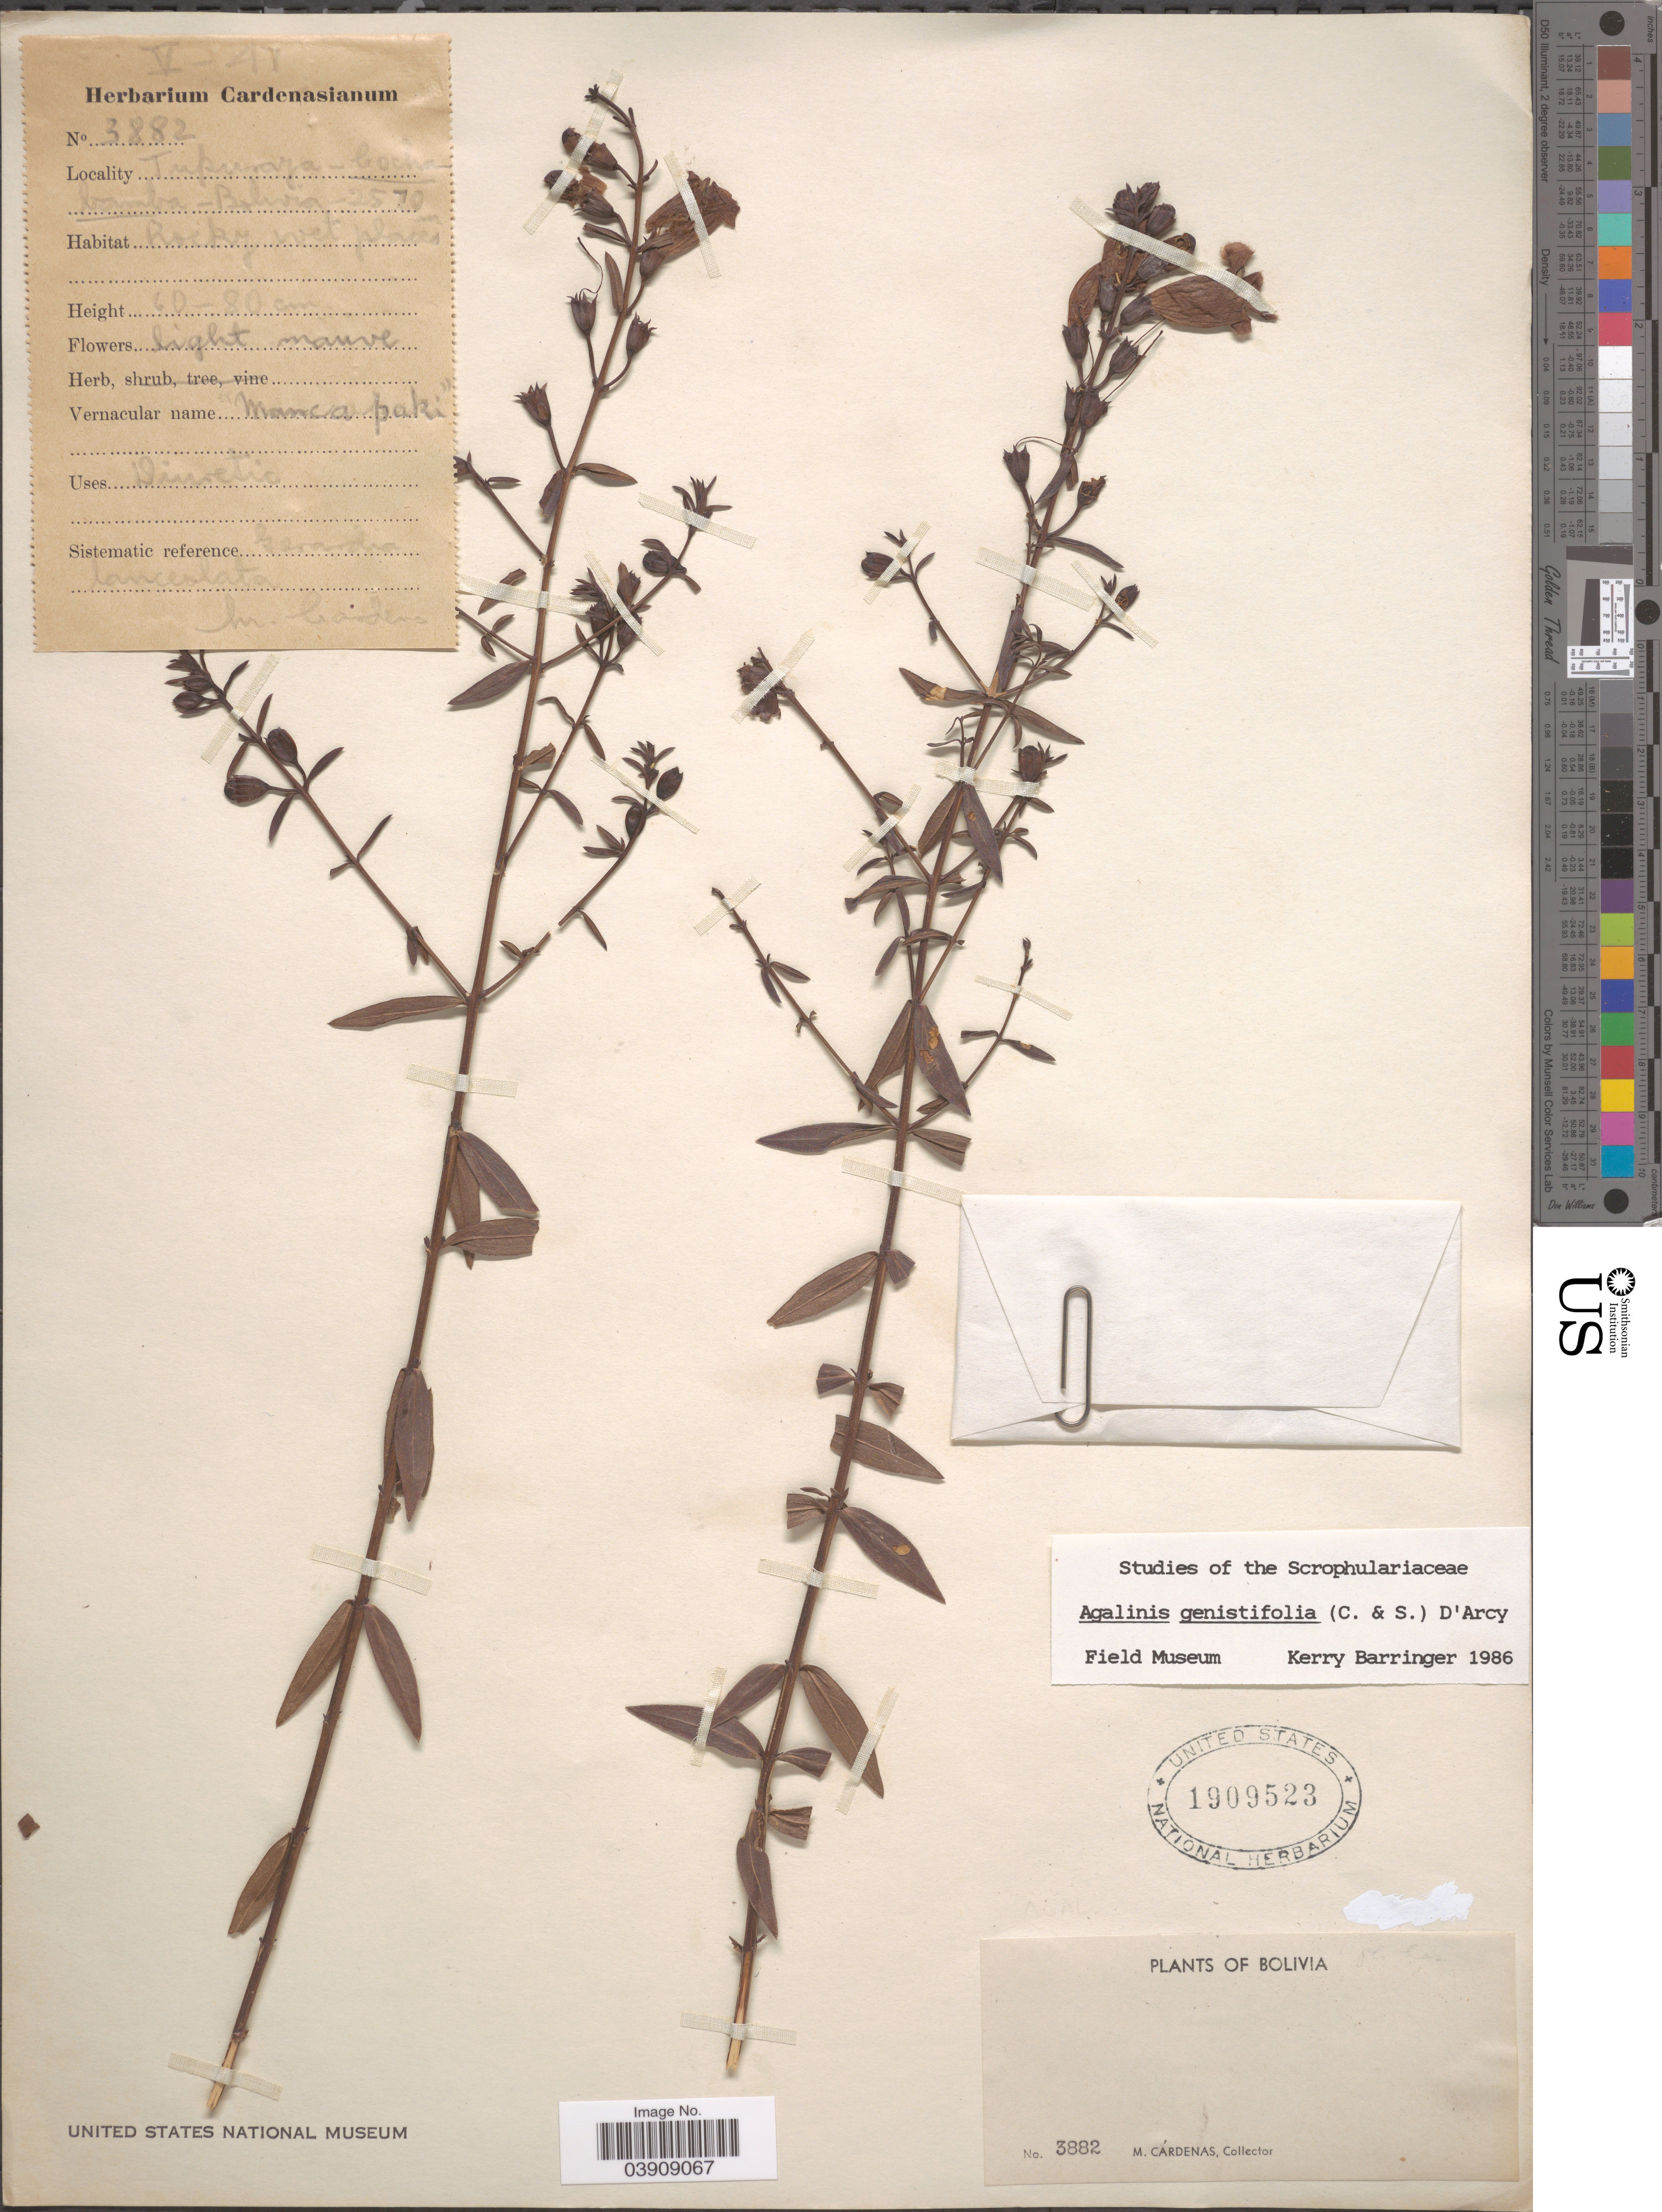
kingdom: Plantae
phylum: Tracheophyta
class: Magnoliopsida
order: Lamiales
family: Orobanchaceae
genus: Agalinis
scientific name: Agalinis genistifolia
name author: (Cham. & Schltdl.) D'Arcy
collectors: M. Cárdenas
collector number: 3882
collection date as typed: Transcribed d/m/y: /5/47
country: Bolivia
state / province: Cochabamba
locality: Tusuaya.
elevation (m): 2570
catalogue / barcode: US 1909523